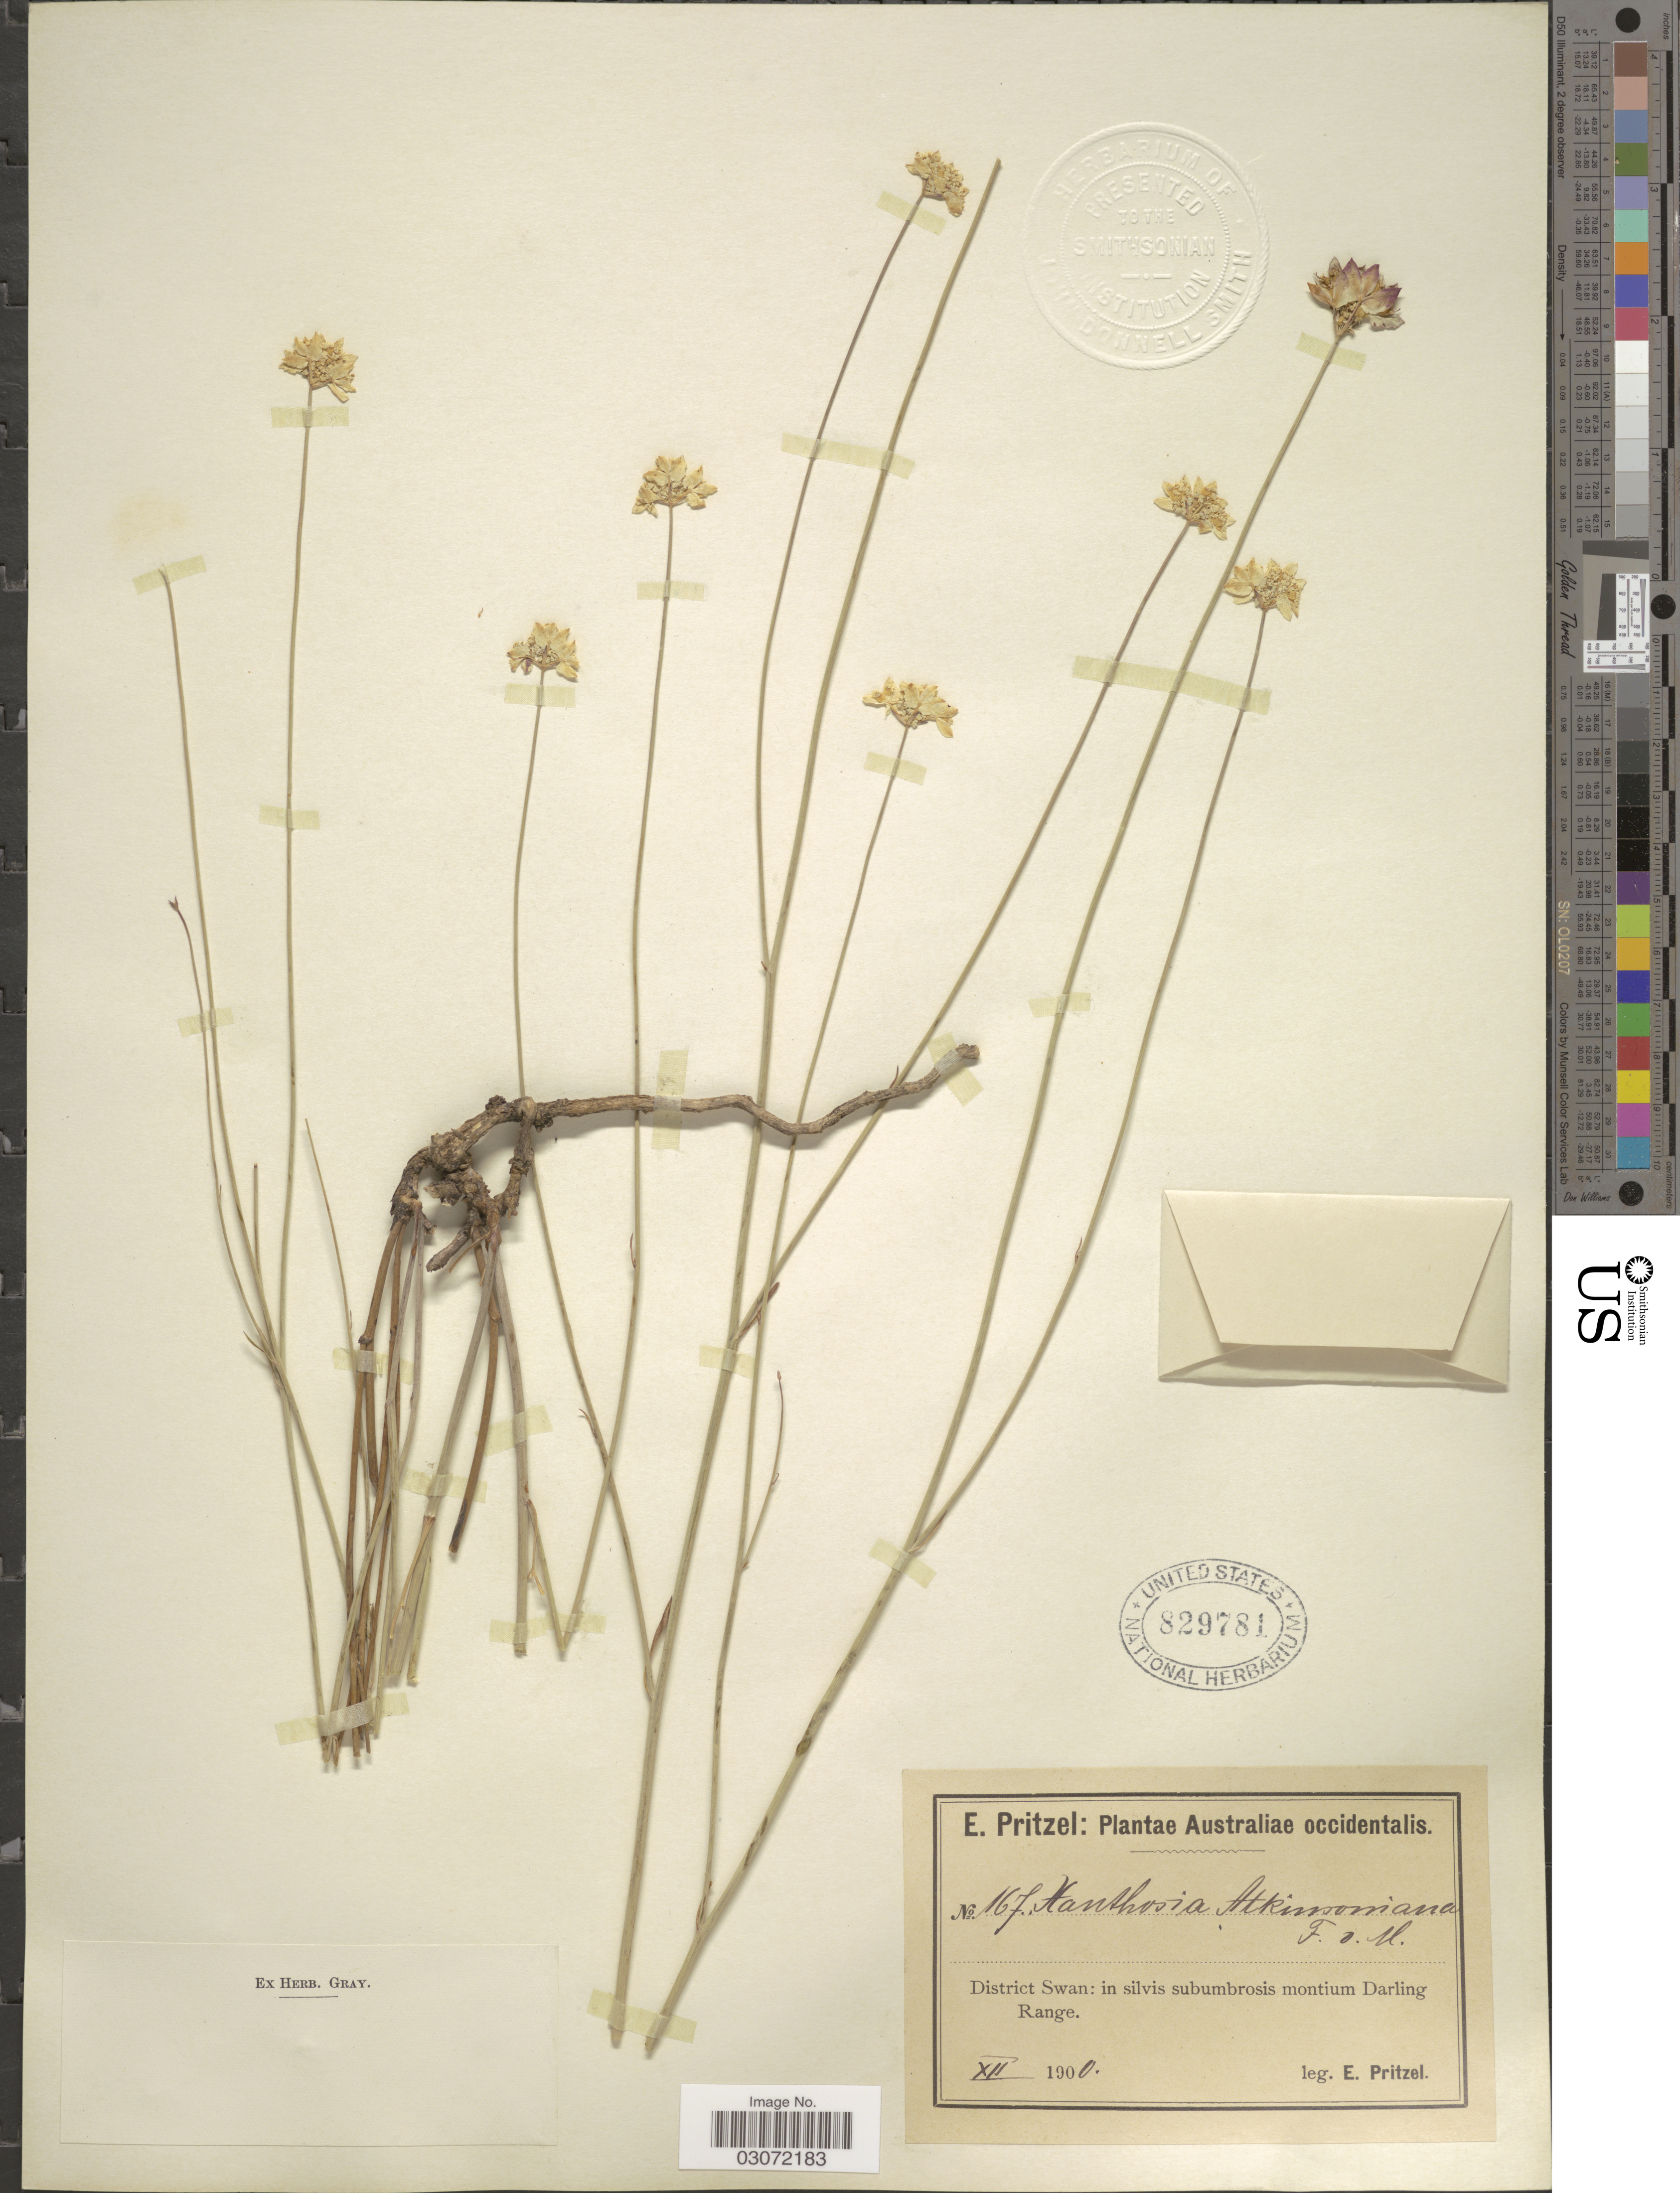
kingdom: Plantae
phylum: Tracheophyta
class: Magnoliopsida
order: Apiales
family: Apiaceae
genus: Xanthosia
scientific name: Xanthosia atkinsoniana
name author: F. Muell.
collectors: E. G. Pritzel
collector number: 167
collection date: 1900-12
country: Australia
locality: Australiae occidentalis. District Swan: in silvis subumbrosis montium Darling Range.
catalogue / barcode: US 829781